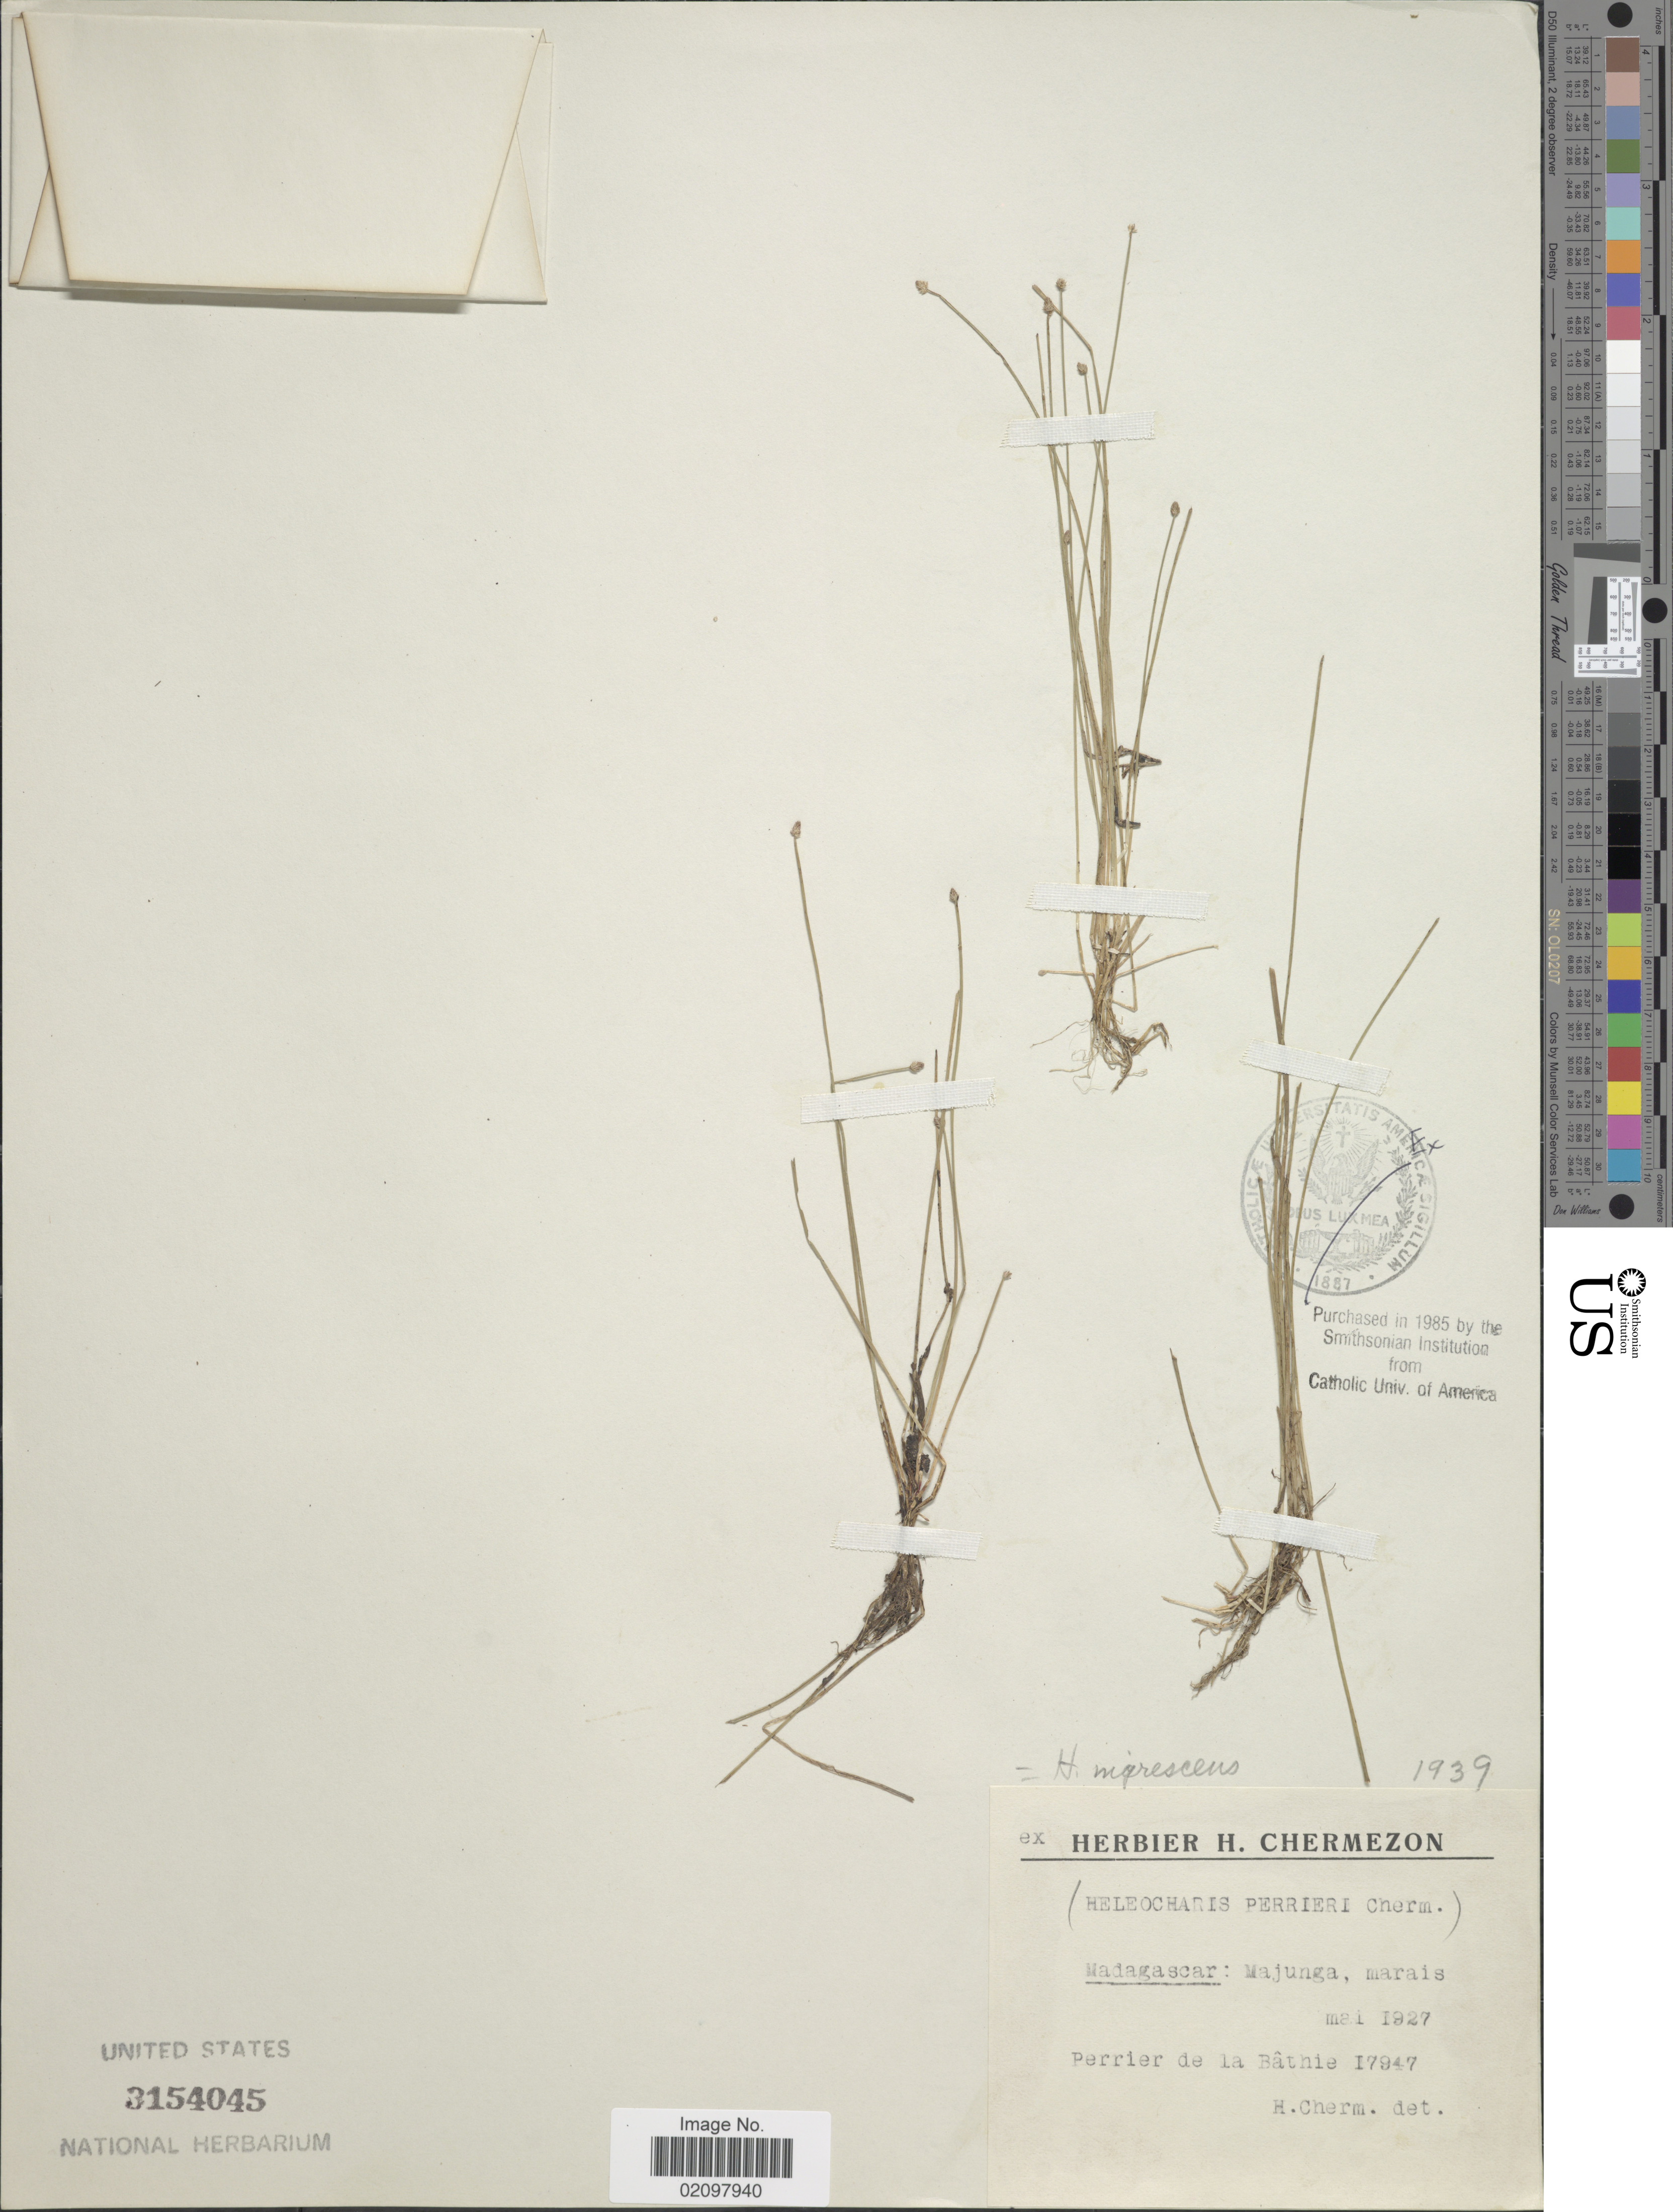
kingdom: Plantae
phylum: Tracheophyta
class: Liliopsida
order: Poales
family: Cyperaceae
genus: Eleocharis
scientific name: Eleocharis nigrescens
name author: (Nees) Kunth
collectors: Perrier de la Bâthie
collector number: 17947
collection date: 1927-05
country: Madagascar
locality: Majunga, marais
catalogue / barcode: US 3154045